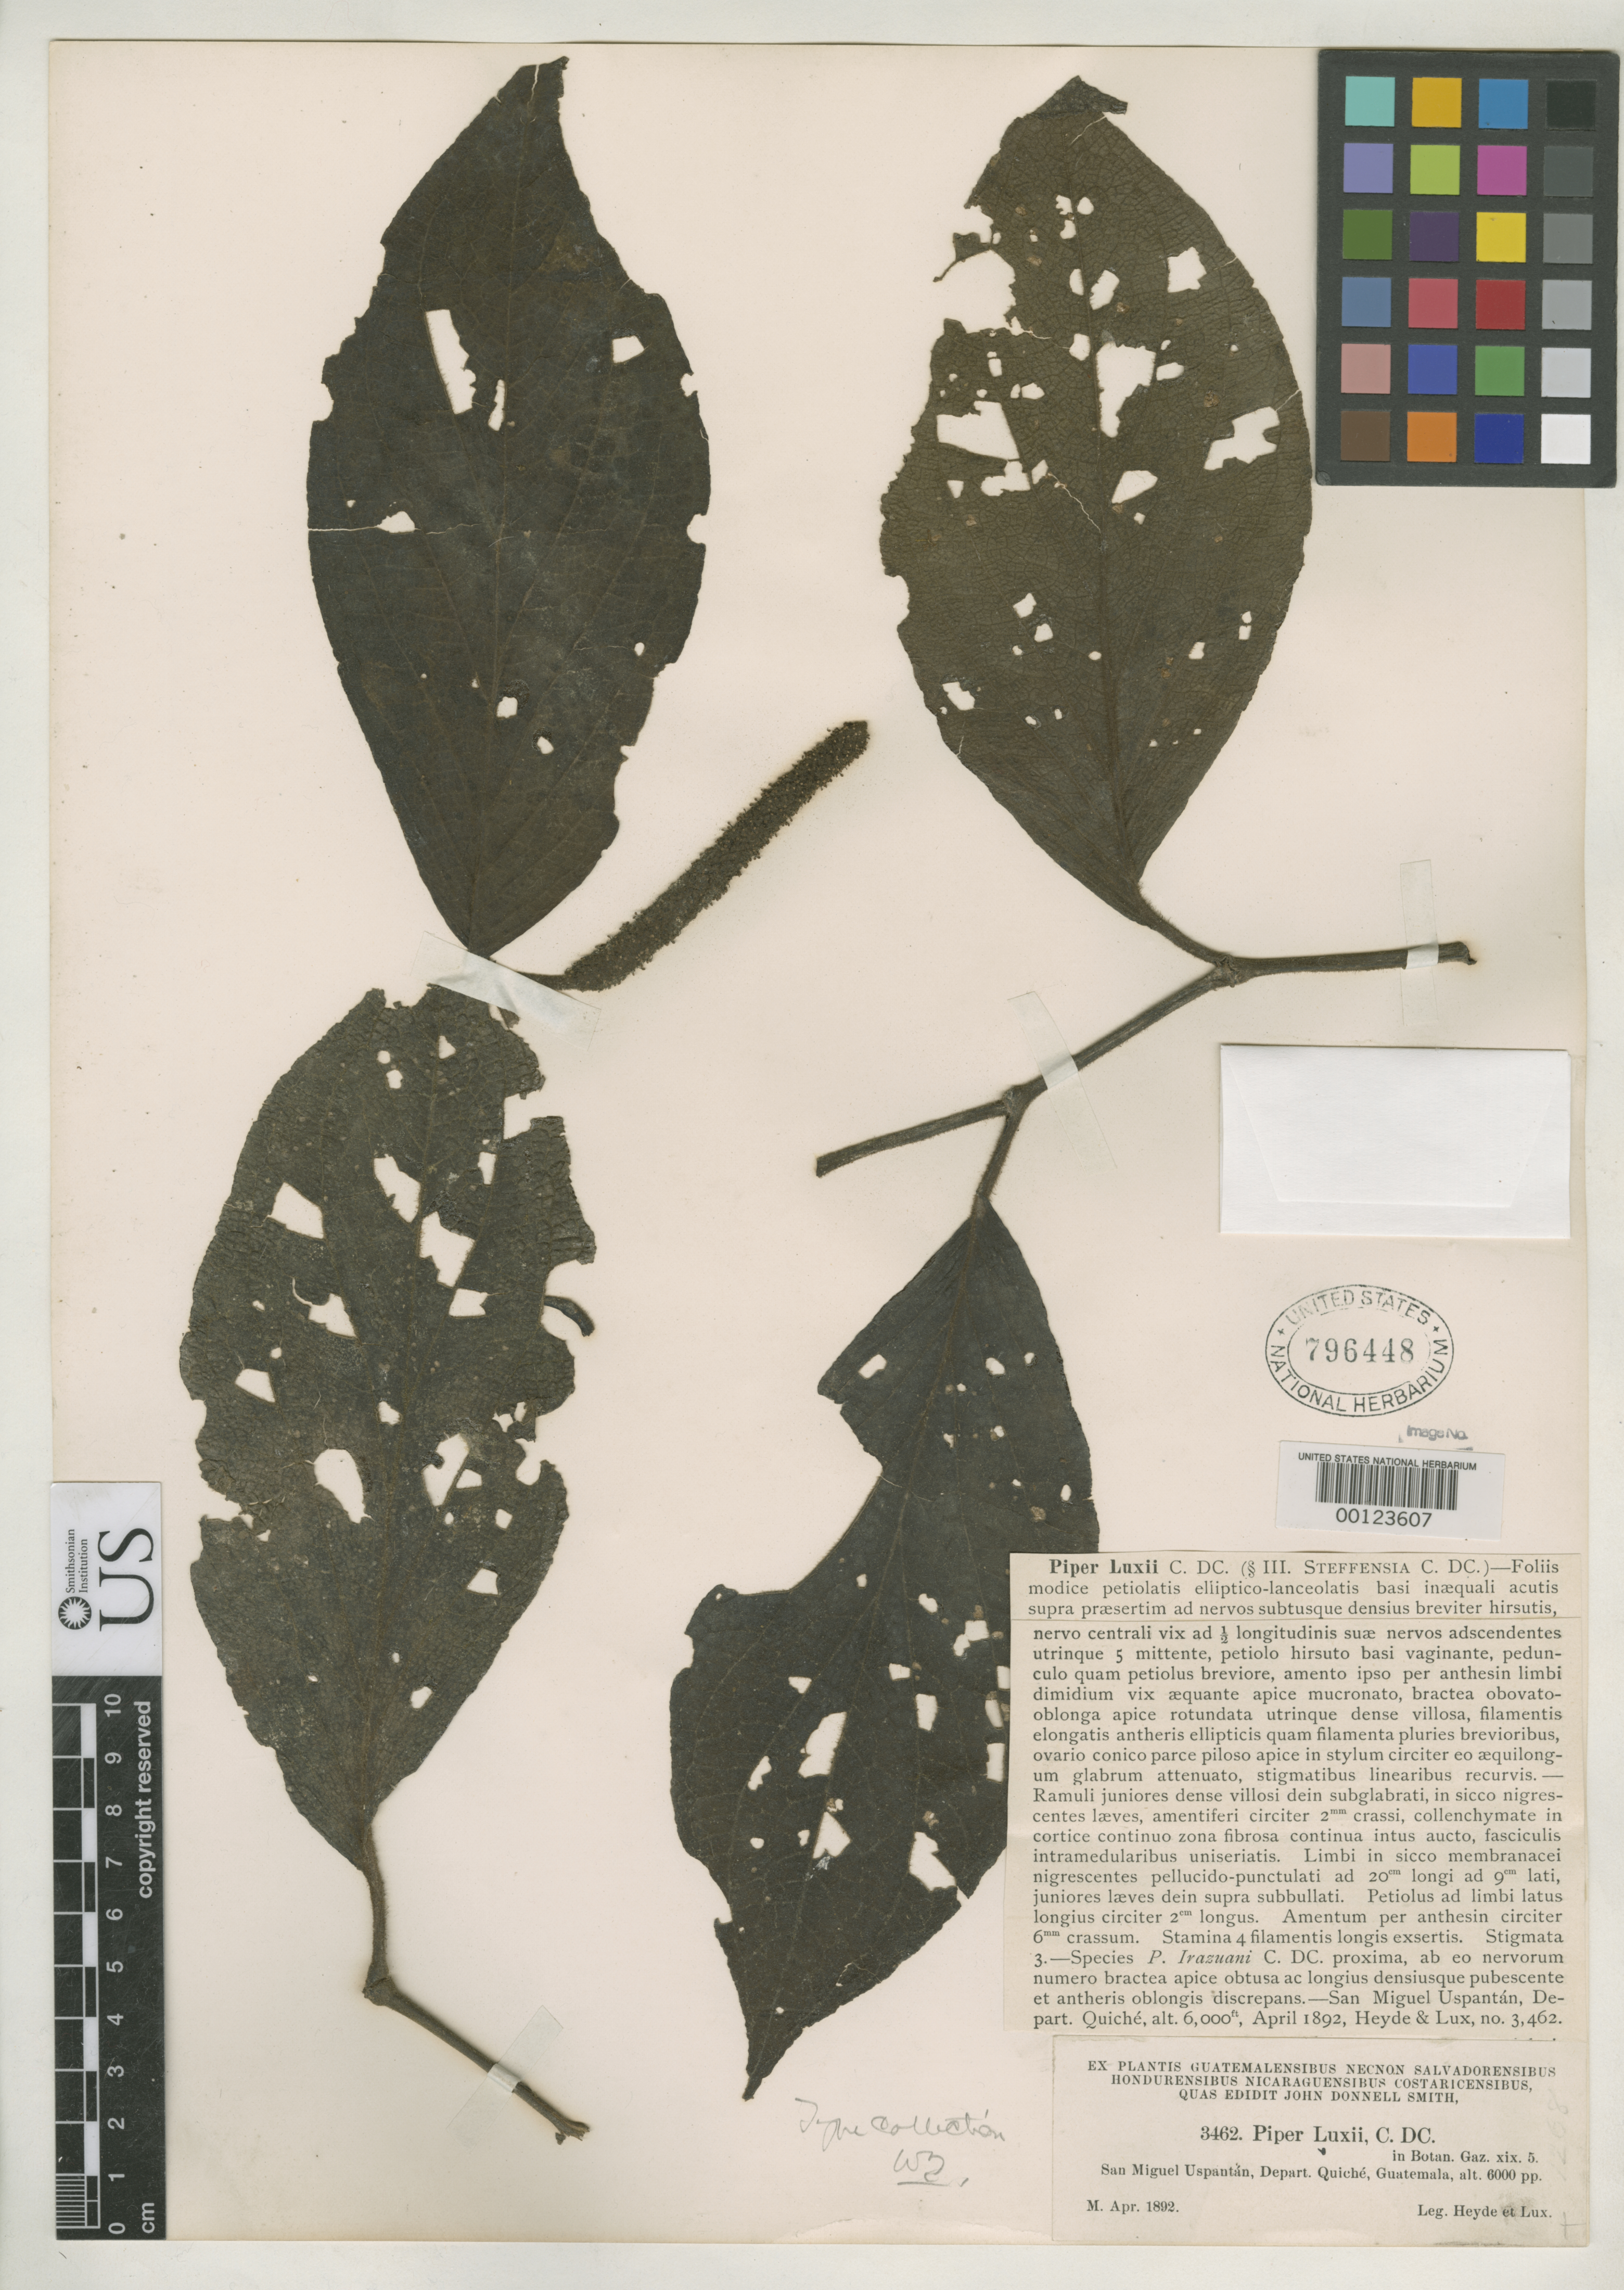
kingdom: Plantae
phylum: Tracheophyta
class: Magnoliopsida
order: Piperales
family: Piperaceae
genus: Piper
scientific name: Piper luxii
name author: C. DC.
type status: Isotype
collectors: E. T. Heyde & E. Lux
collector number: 3462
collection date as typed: Apr 1892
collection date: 1892-04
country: Guatemala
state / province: El Quiché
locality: San Miguel Uspantán.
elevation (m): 1829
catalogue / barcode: US 796448